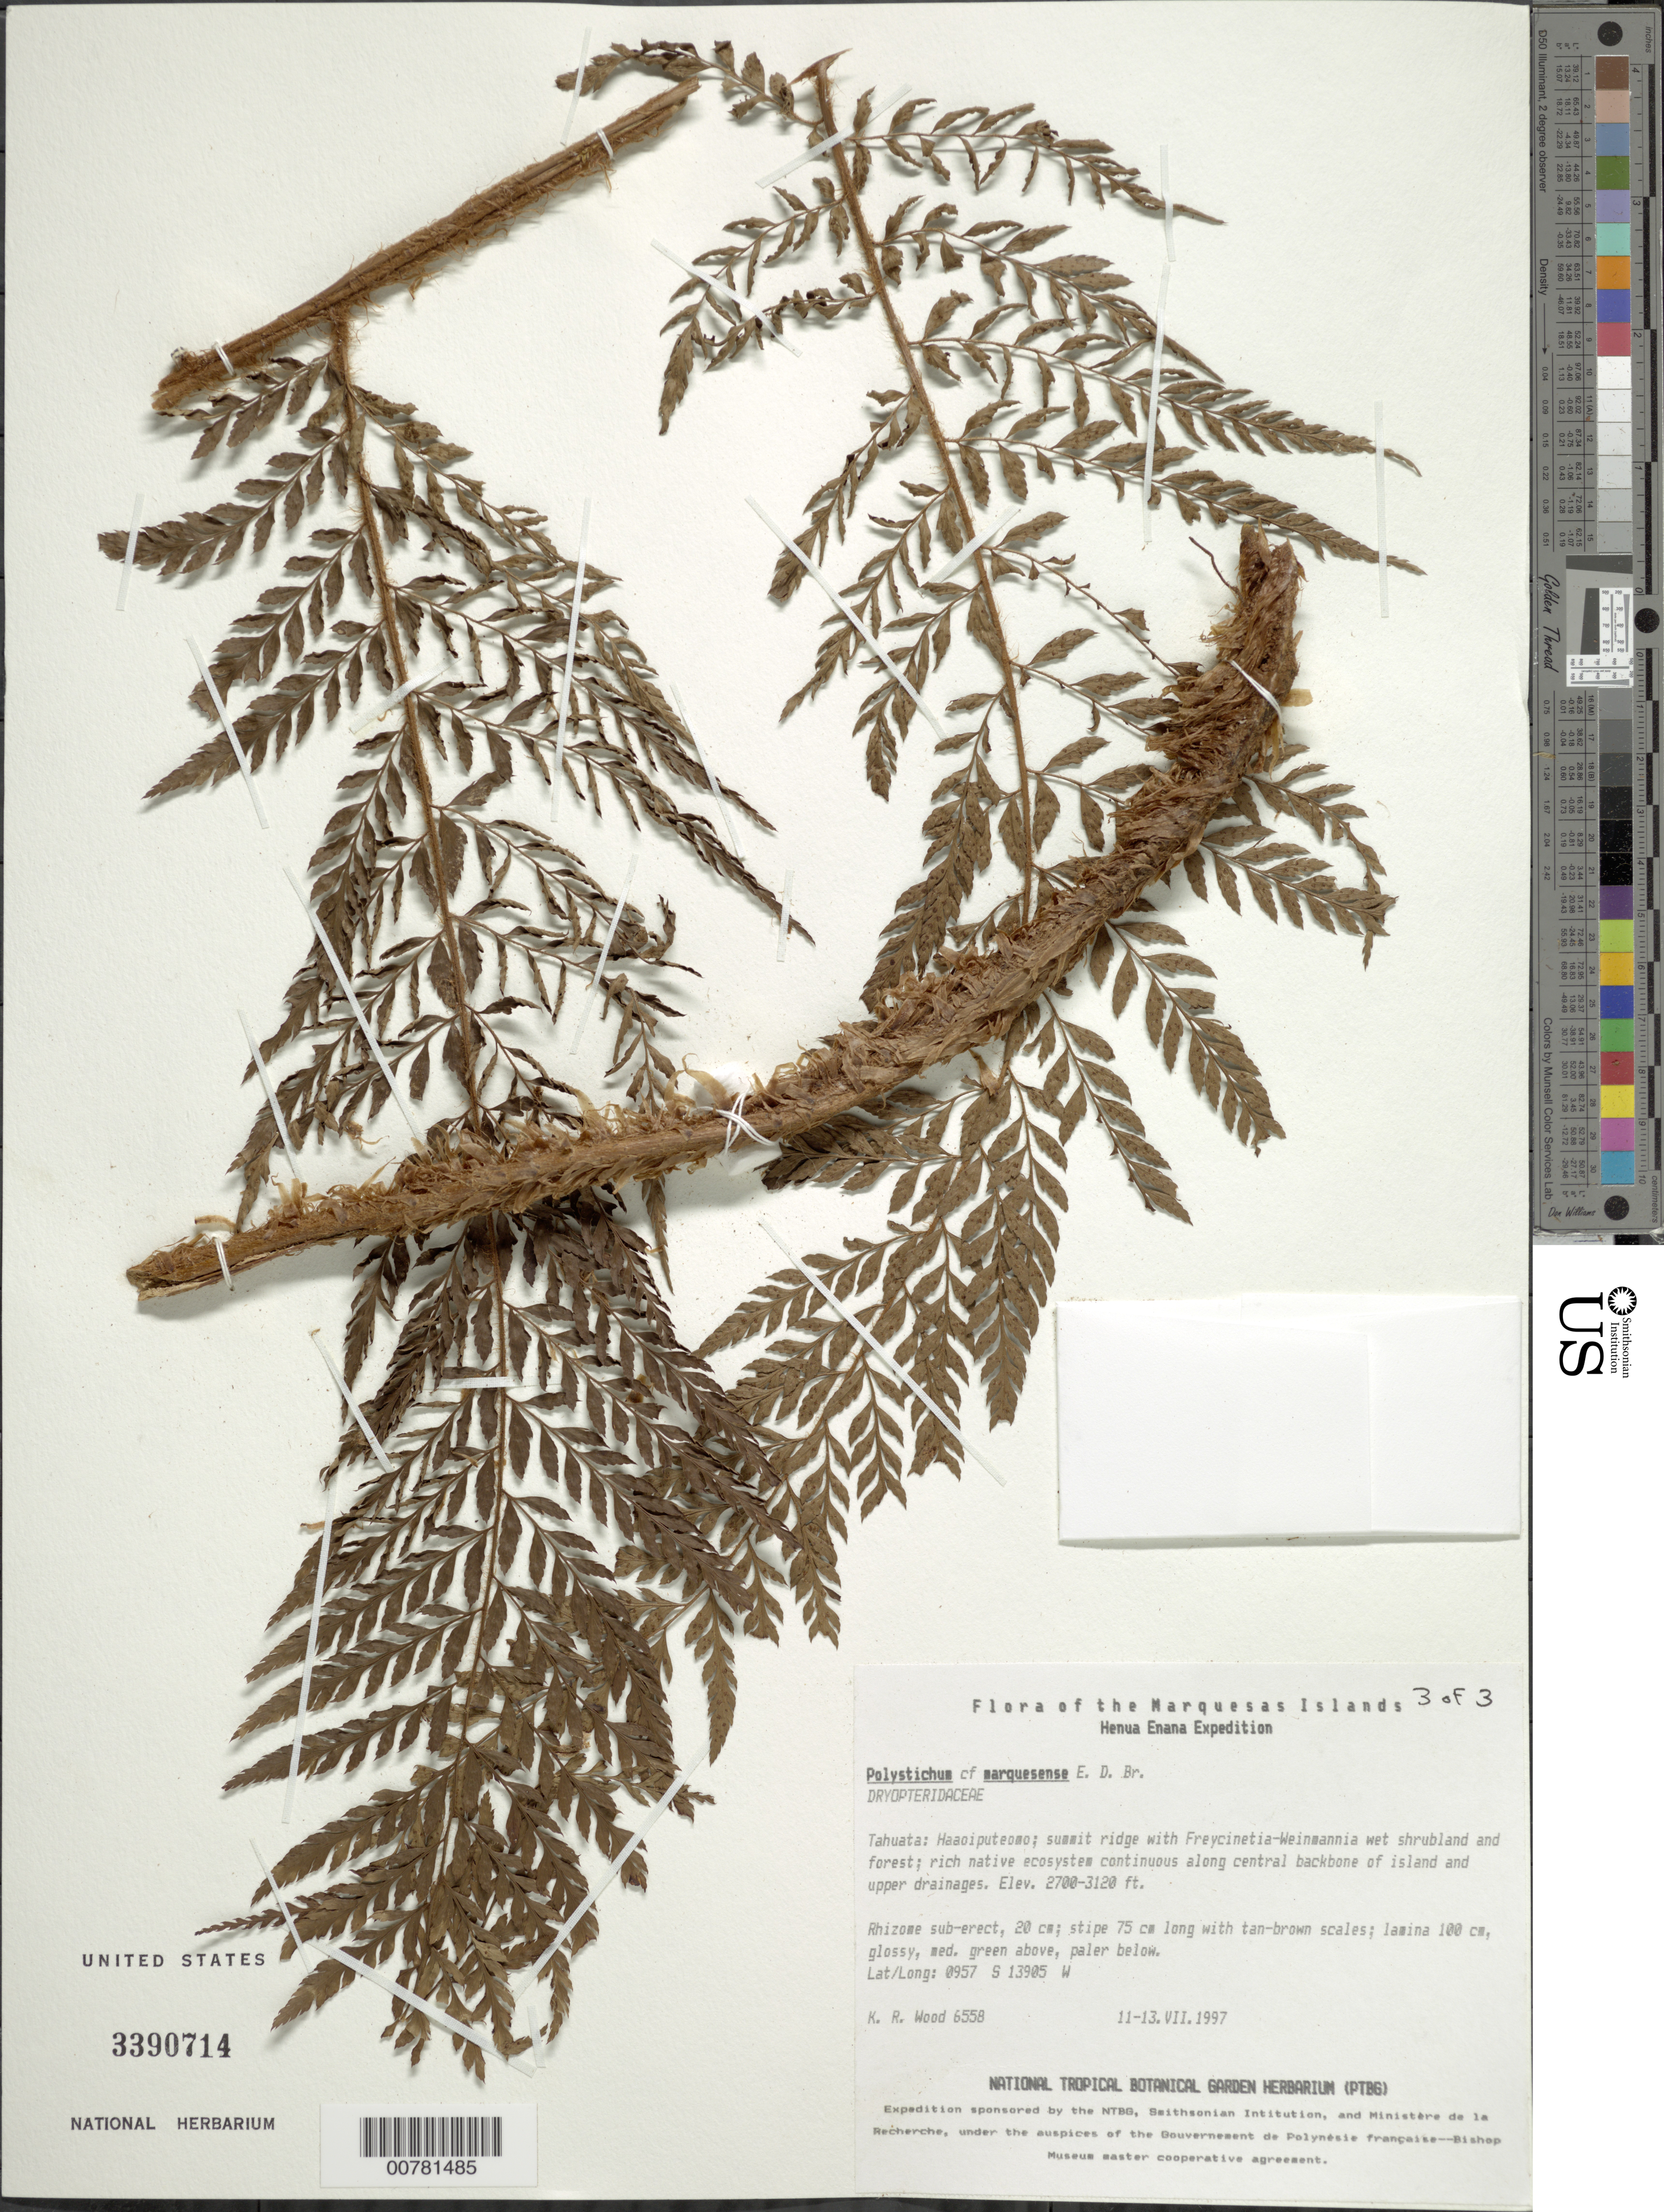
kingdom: Plantae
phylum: Tracheophyta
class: Polypodiopsida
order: Polypodiales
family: Dryopteridaceae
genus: Polystichum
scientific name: Polystichum marquesense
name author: E.D. Br.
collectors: K. R. Wood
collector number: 6558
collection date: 1997-07-11/1997-07-13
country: French Polynesia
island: Tahuata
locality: Haaoiputeomo, summit ridge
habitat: Freycinetia - Weinmannia wet shrub and forest; rich native ecosystem, continuous along central backbone of island and upper drainages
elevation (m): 823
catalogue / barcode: US 3390714